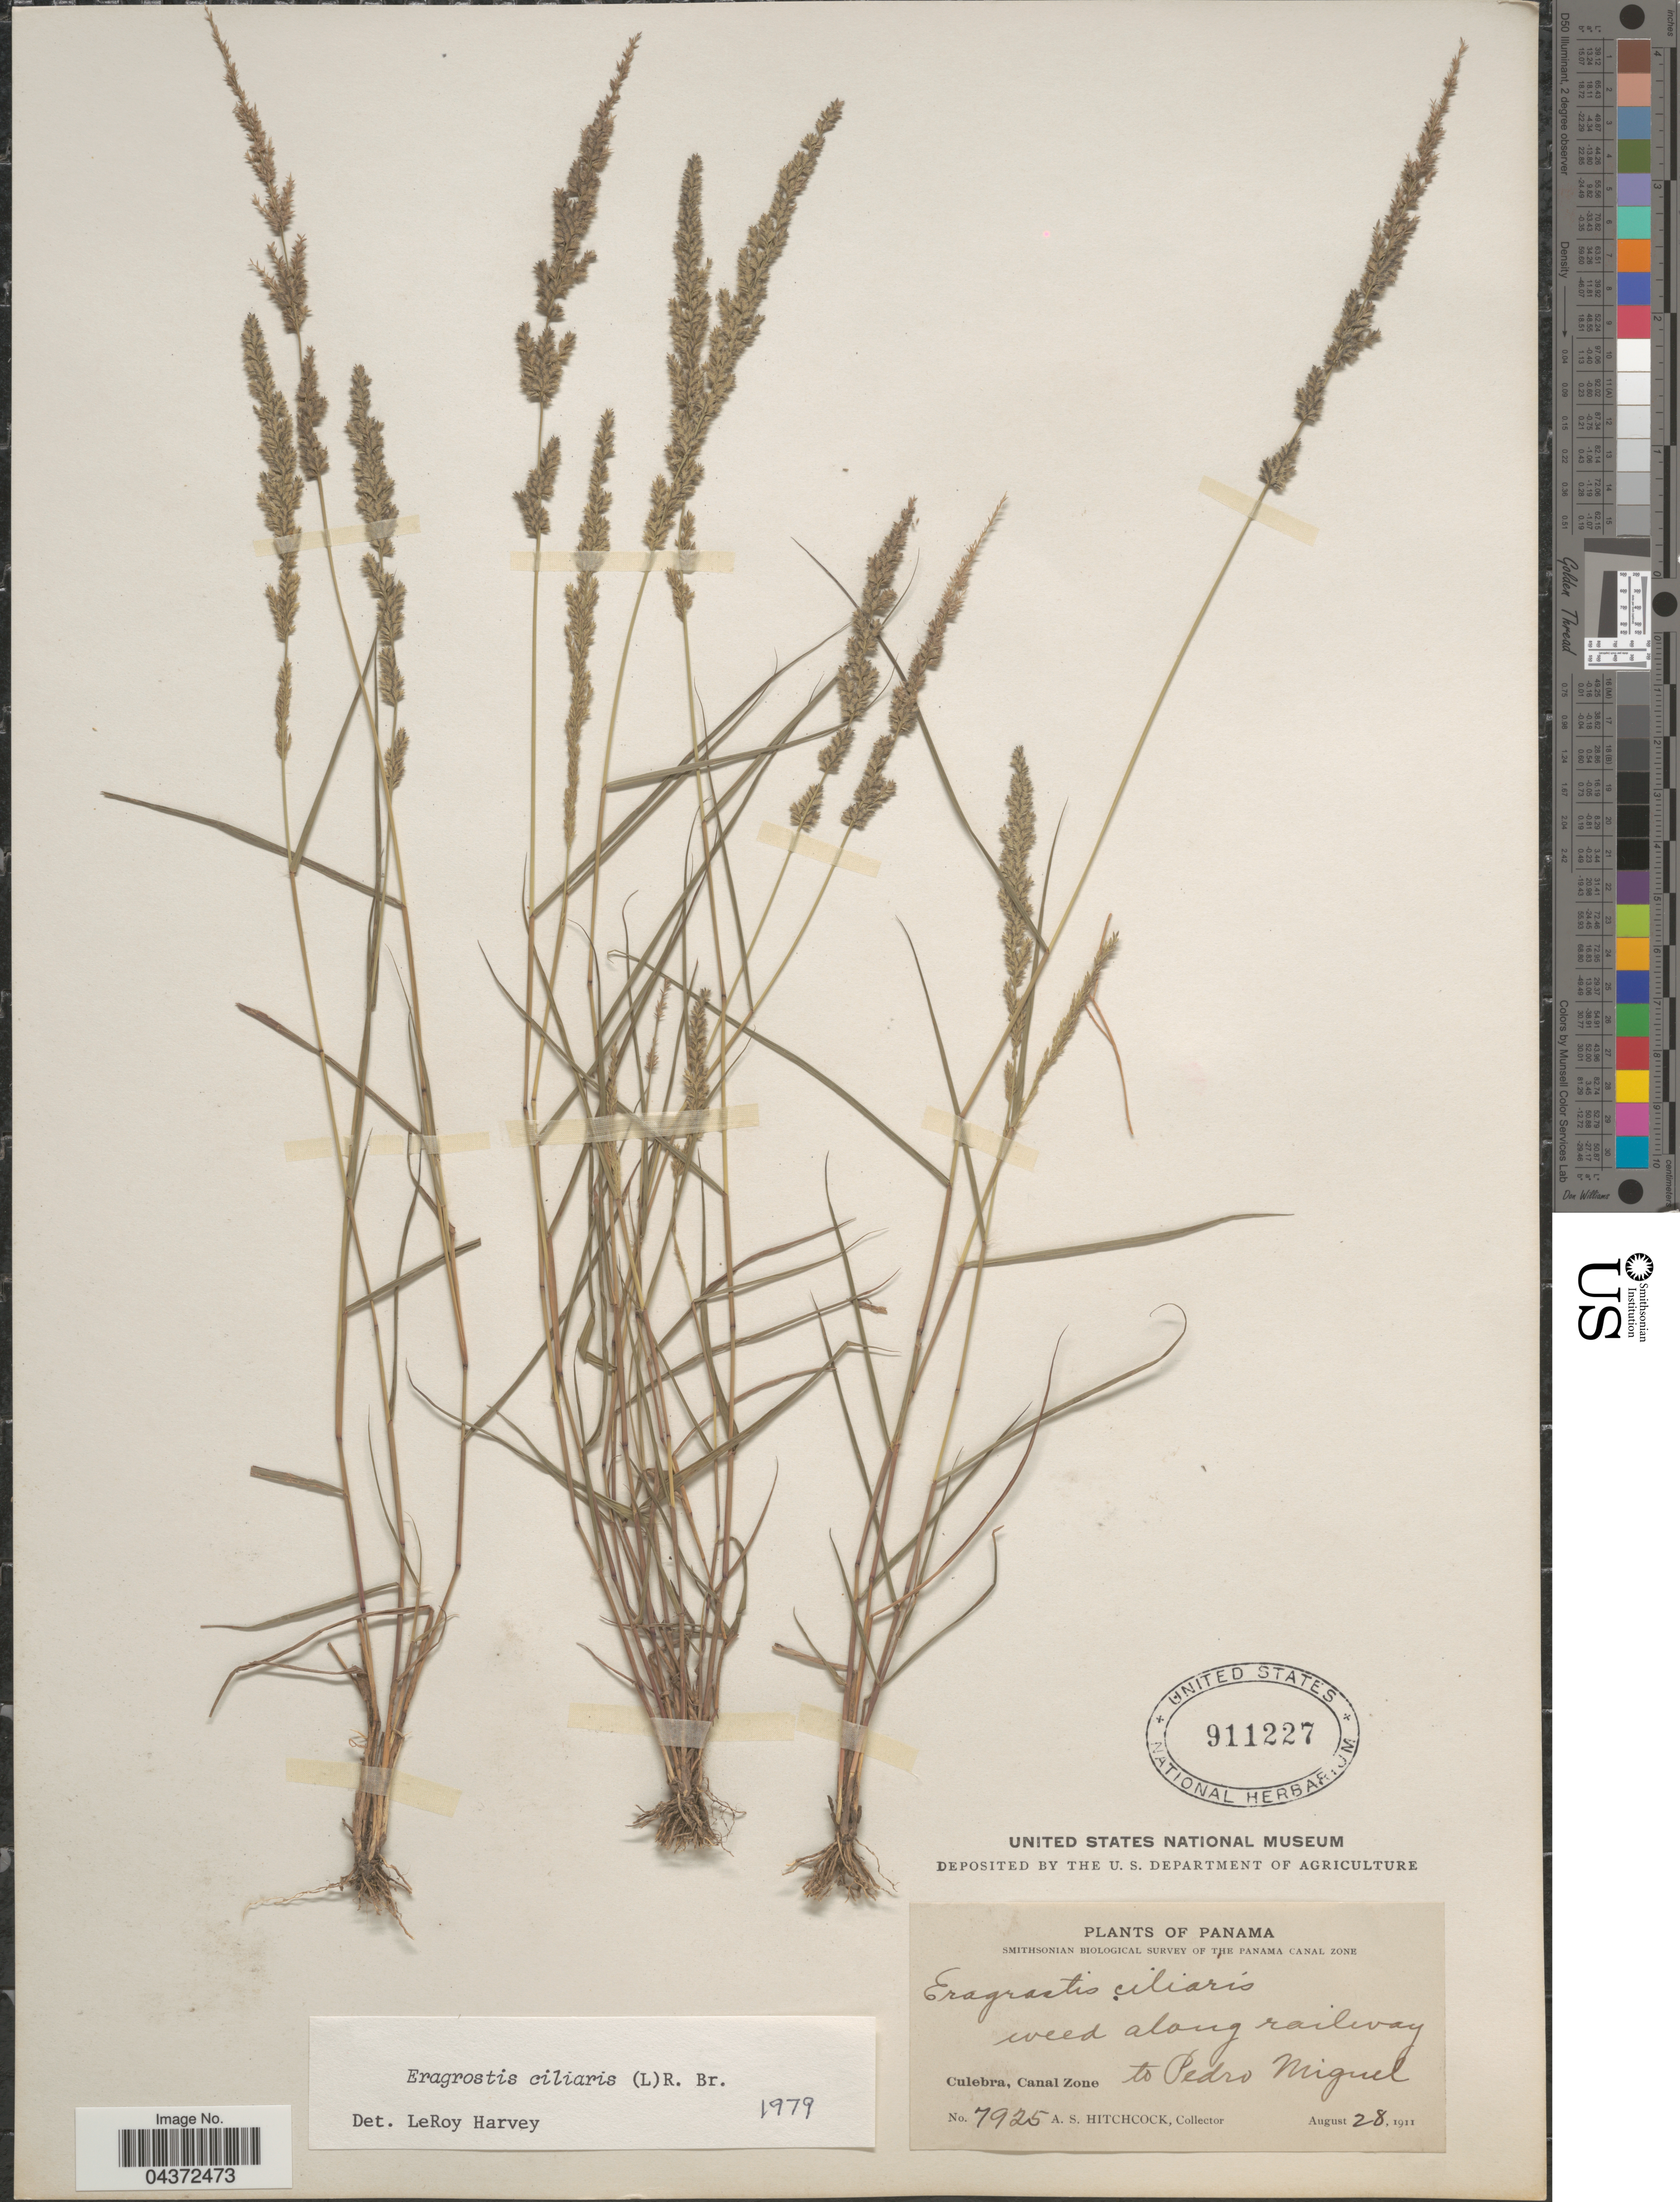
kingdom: Plantae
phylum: Tracheophyta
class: Liliopsida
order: Poales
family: Poaceae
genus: Eragrostis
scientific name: Eragrostis ciliaris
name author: (L.) R. Br.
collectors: A. S. Hitchcock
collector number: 7925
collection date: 1911-08-28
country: Panama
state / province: Colón / Panamá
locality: Smithsonian Biological Survey of the Panama Canal Zone. Weed along railway to Pedro Miguel. Culebra, Canal Zone.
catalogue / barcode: US 911227